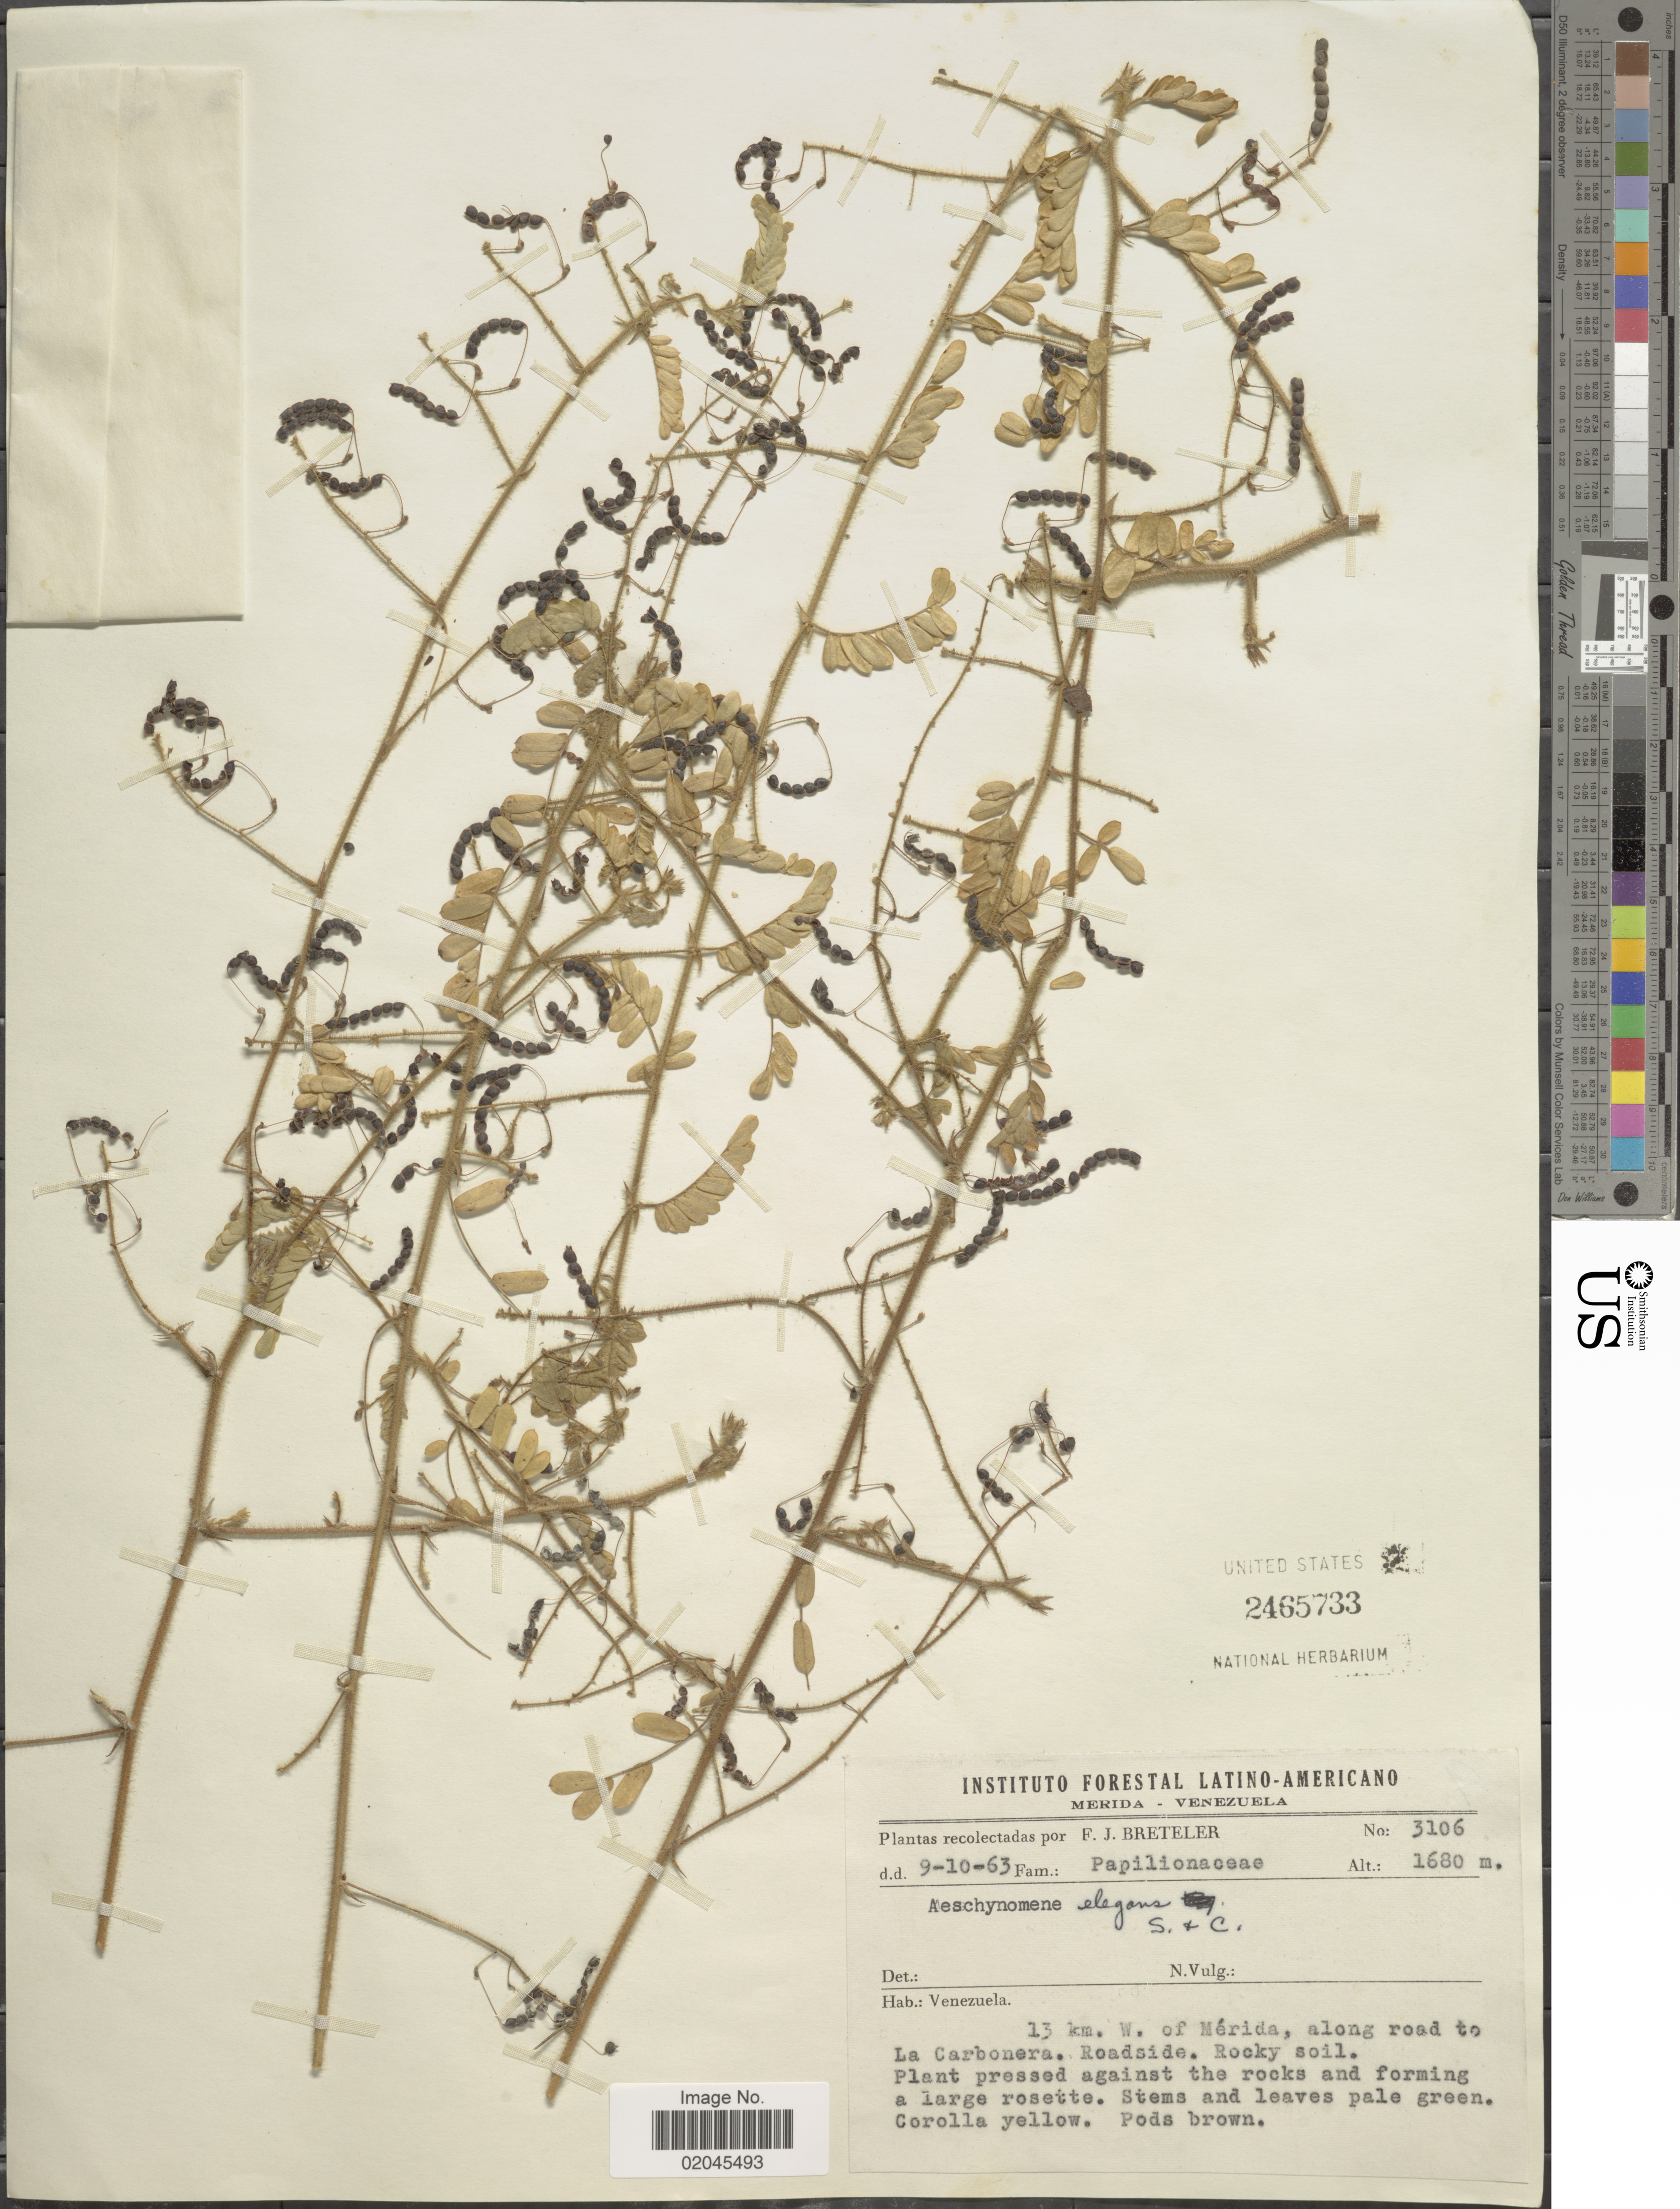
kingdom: Plantae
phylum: Tracheophyta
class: Magnoliopsida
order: Fabales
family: Fabaceae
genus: Aeschynomene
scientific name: Aeschynomene elegans var. elegans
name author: Cham. ex Schltdl.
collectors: F. J. Breteler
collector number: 3106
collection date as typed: Transcribed d/m/y: 9/10/63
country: Venezuela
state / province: Mérida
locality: Merida, Venezuela, 13 km. W. of Merida, along road to La Carbonera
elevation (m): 1680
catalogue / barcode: US 2465733